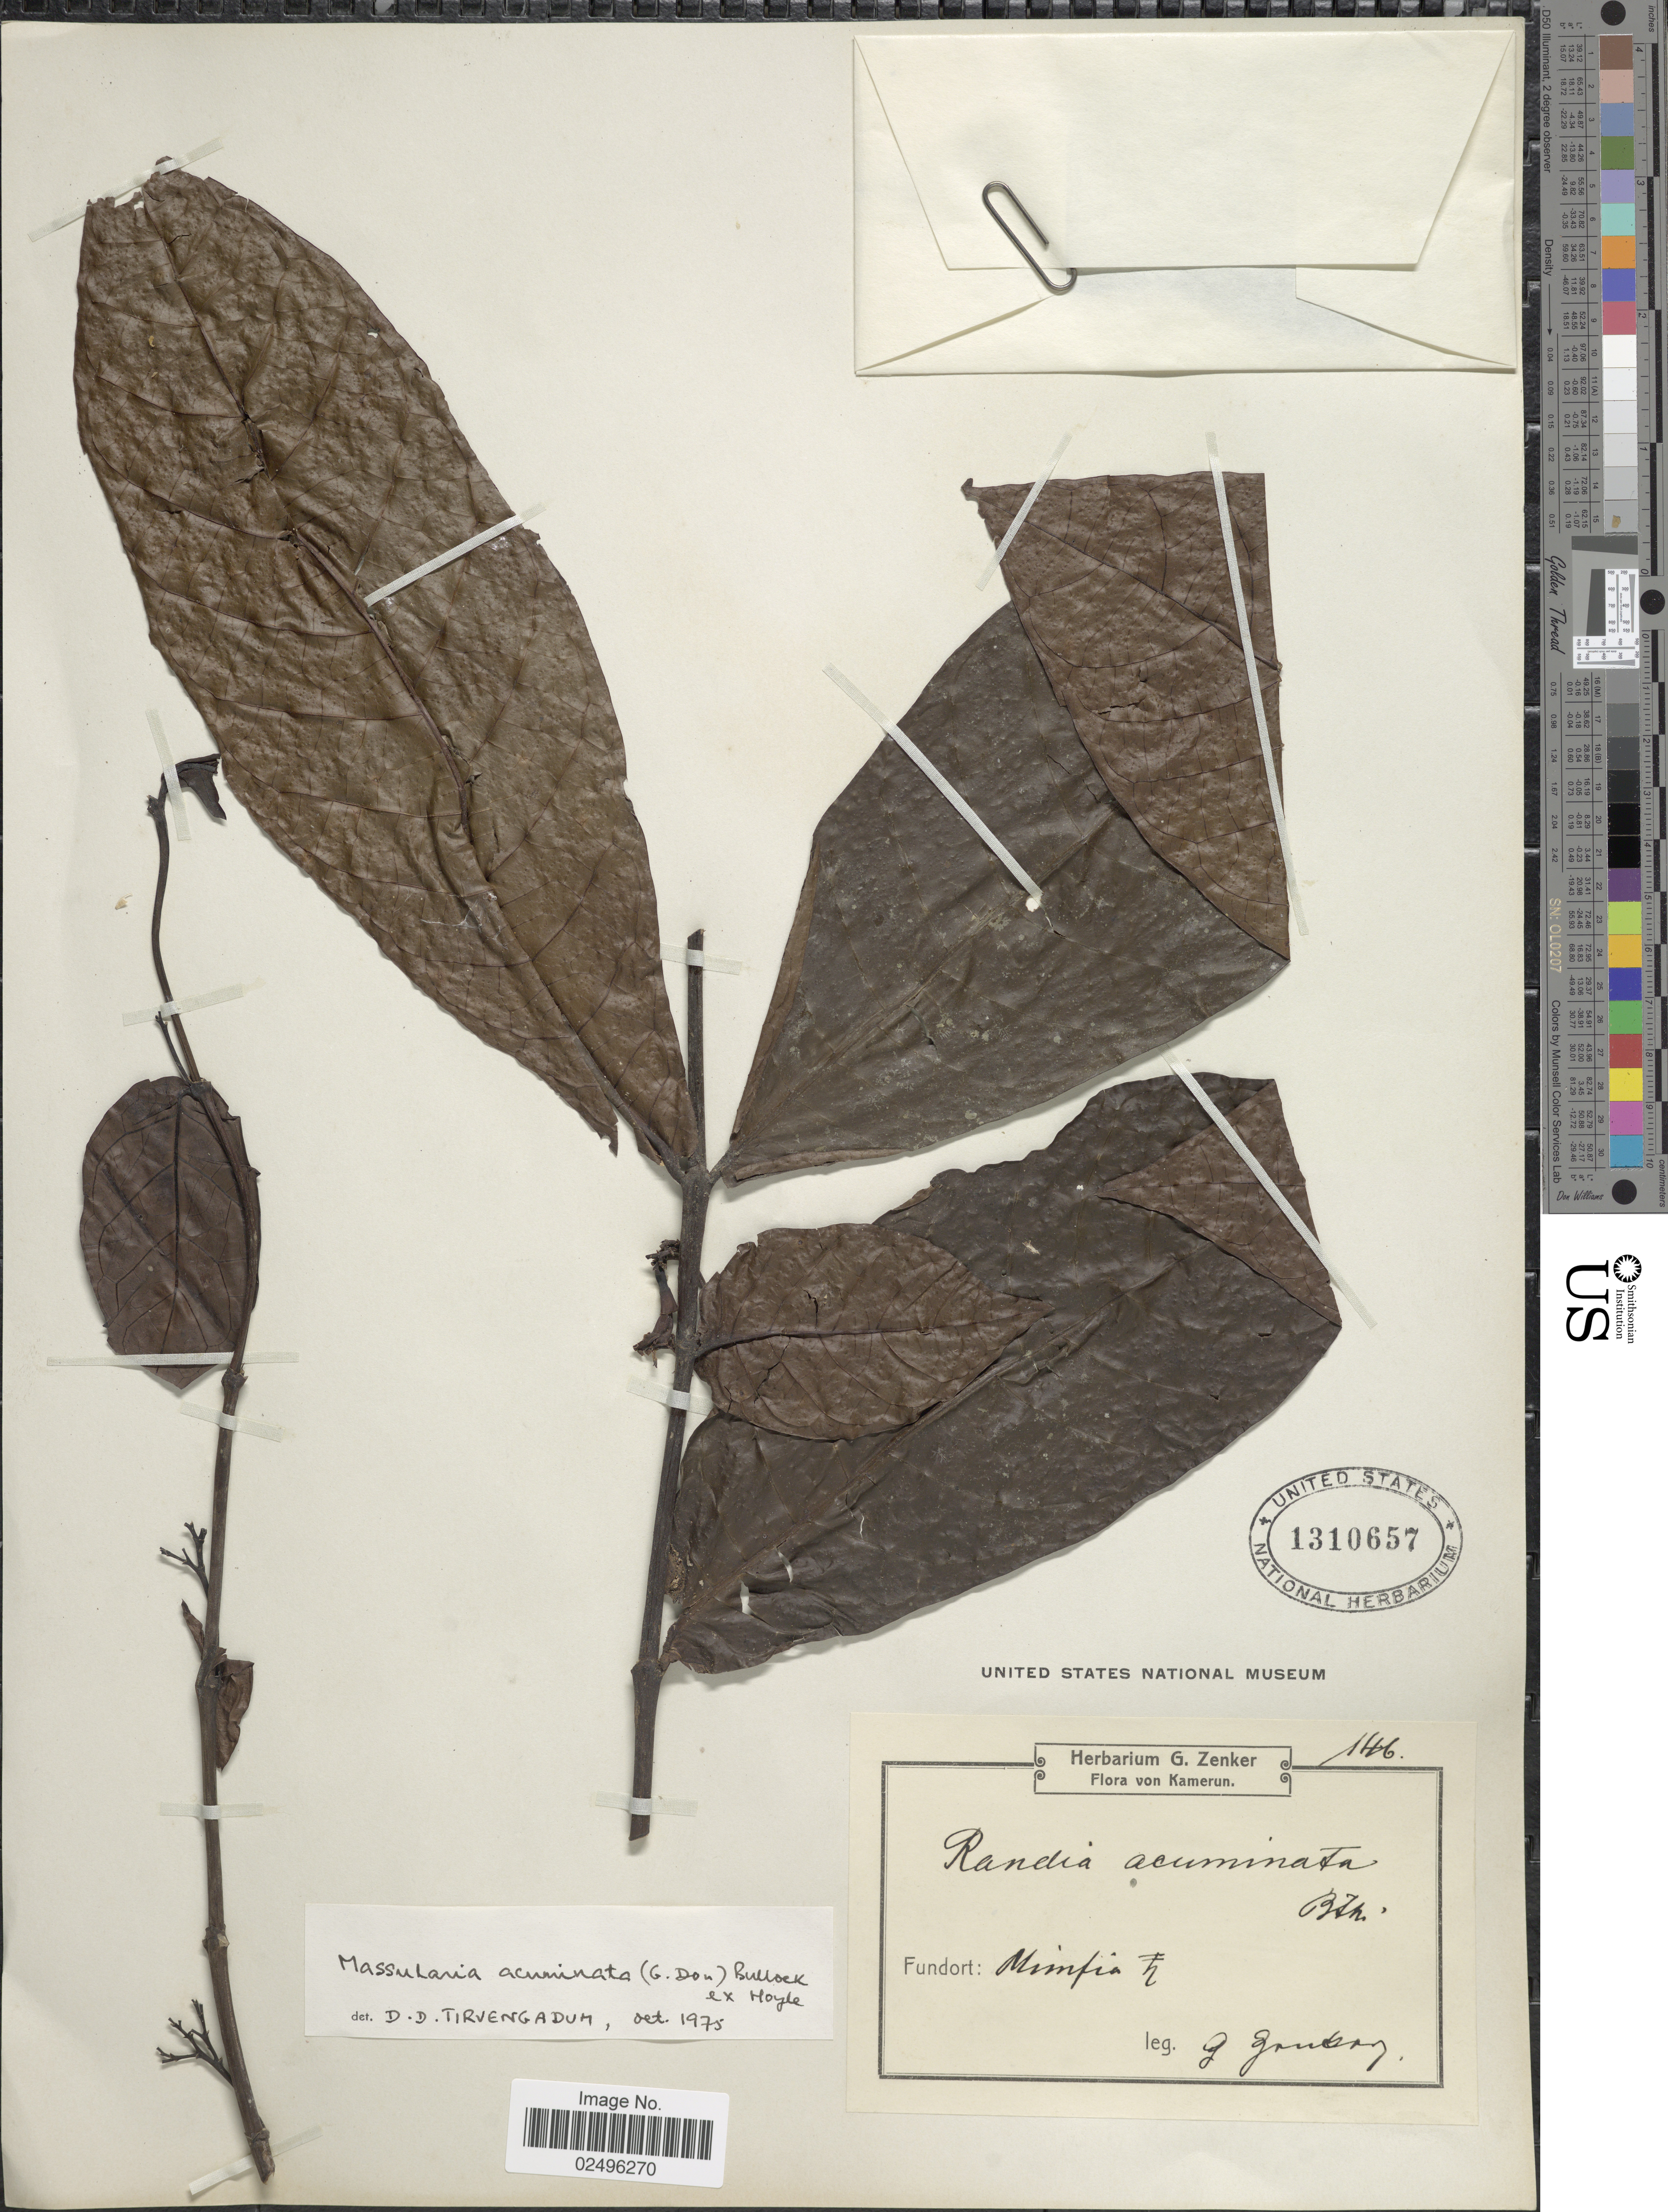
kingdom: Plantae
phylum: Tracheophyta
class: Magnoliopsida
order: Gentianales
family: Rubiaceae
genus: Massularia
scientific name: Massularia acuminata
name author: (G. Don) Bullock ex Hoyle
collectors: G. A. Zenker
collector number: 146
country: Cameroon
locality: Kamerun, Mimfia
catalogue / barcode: US 1310657